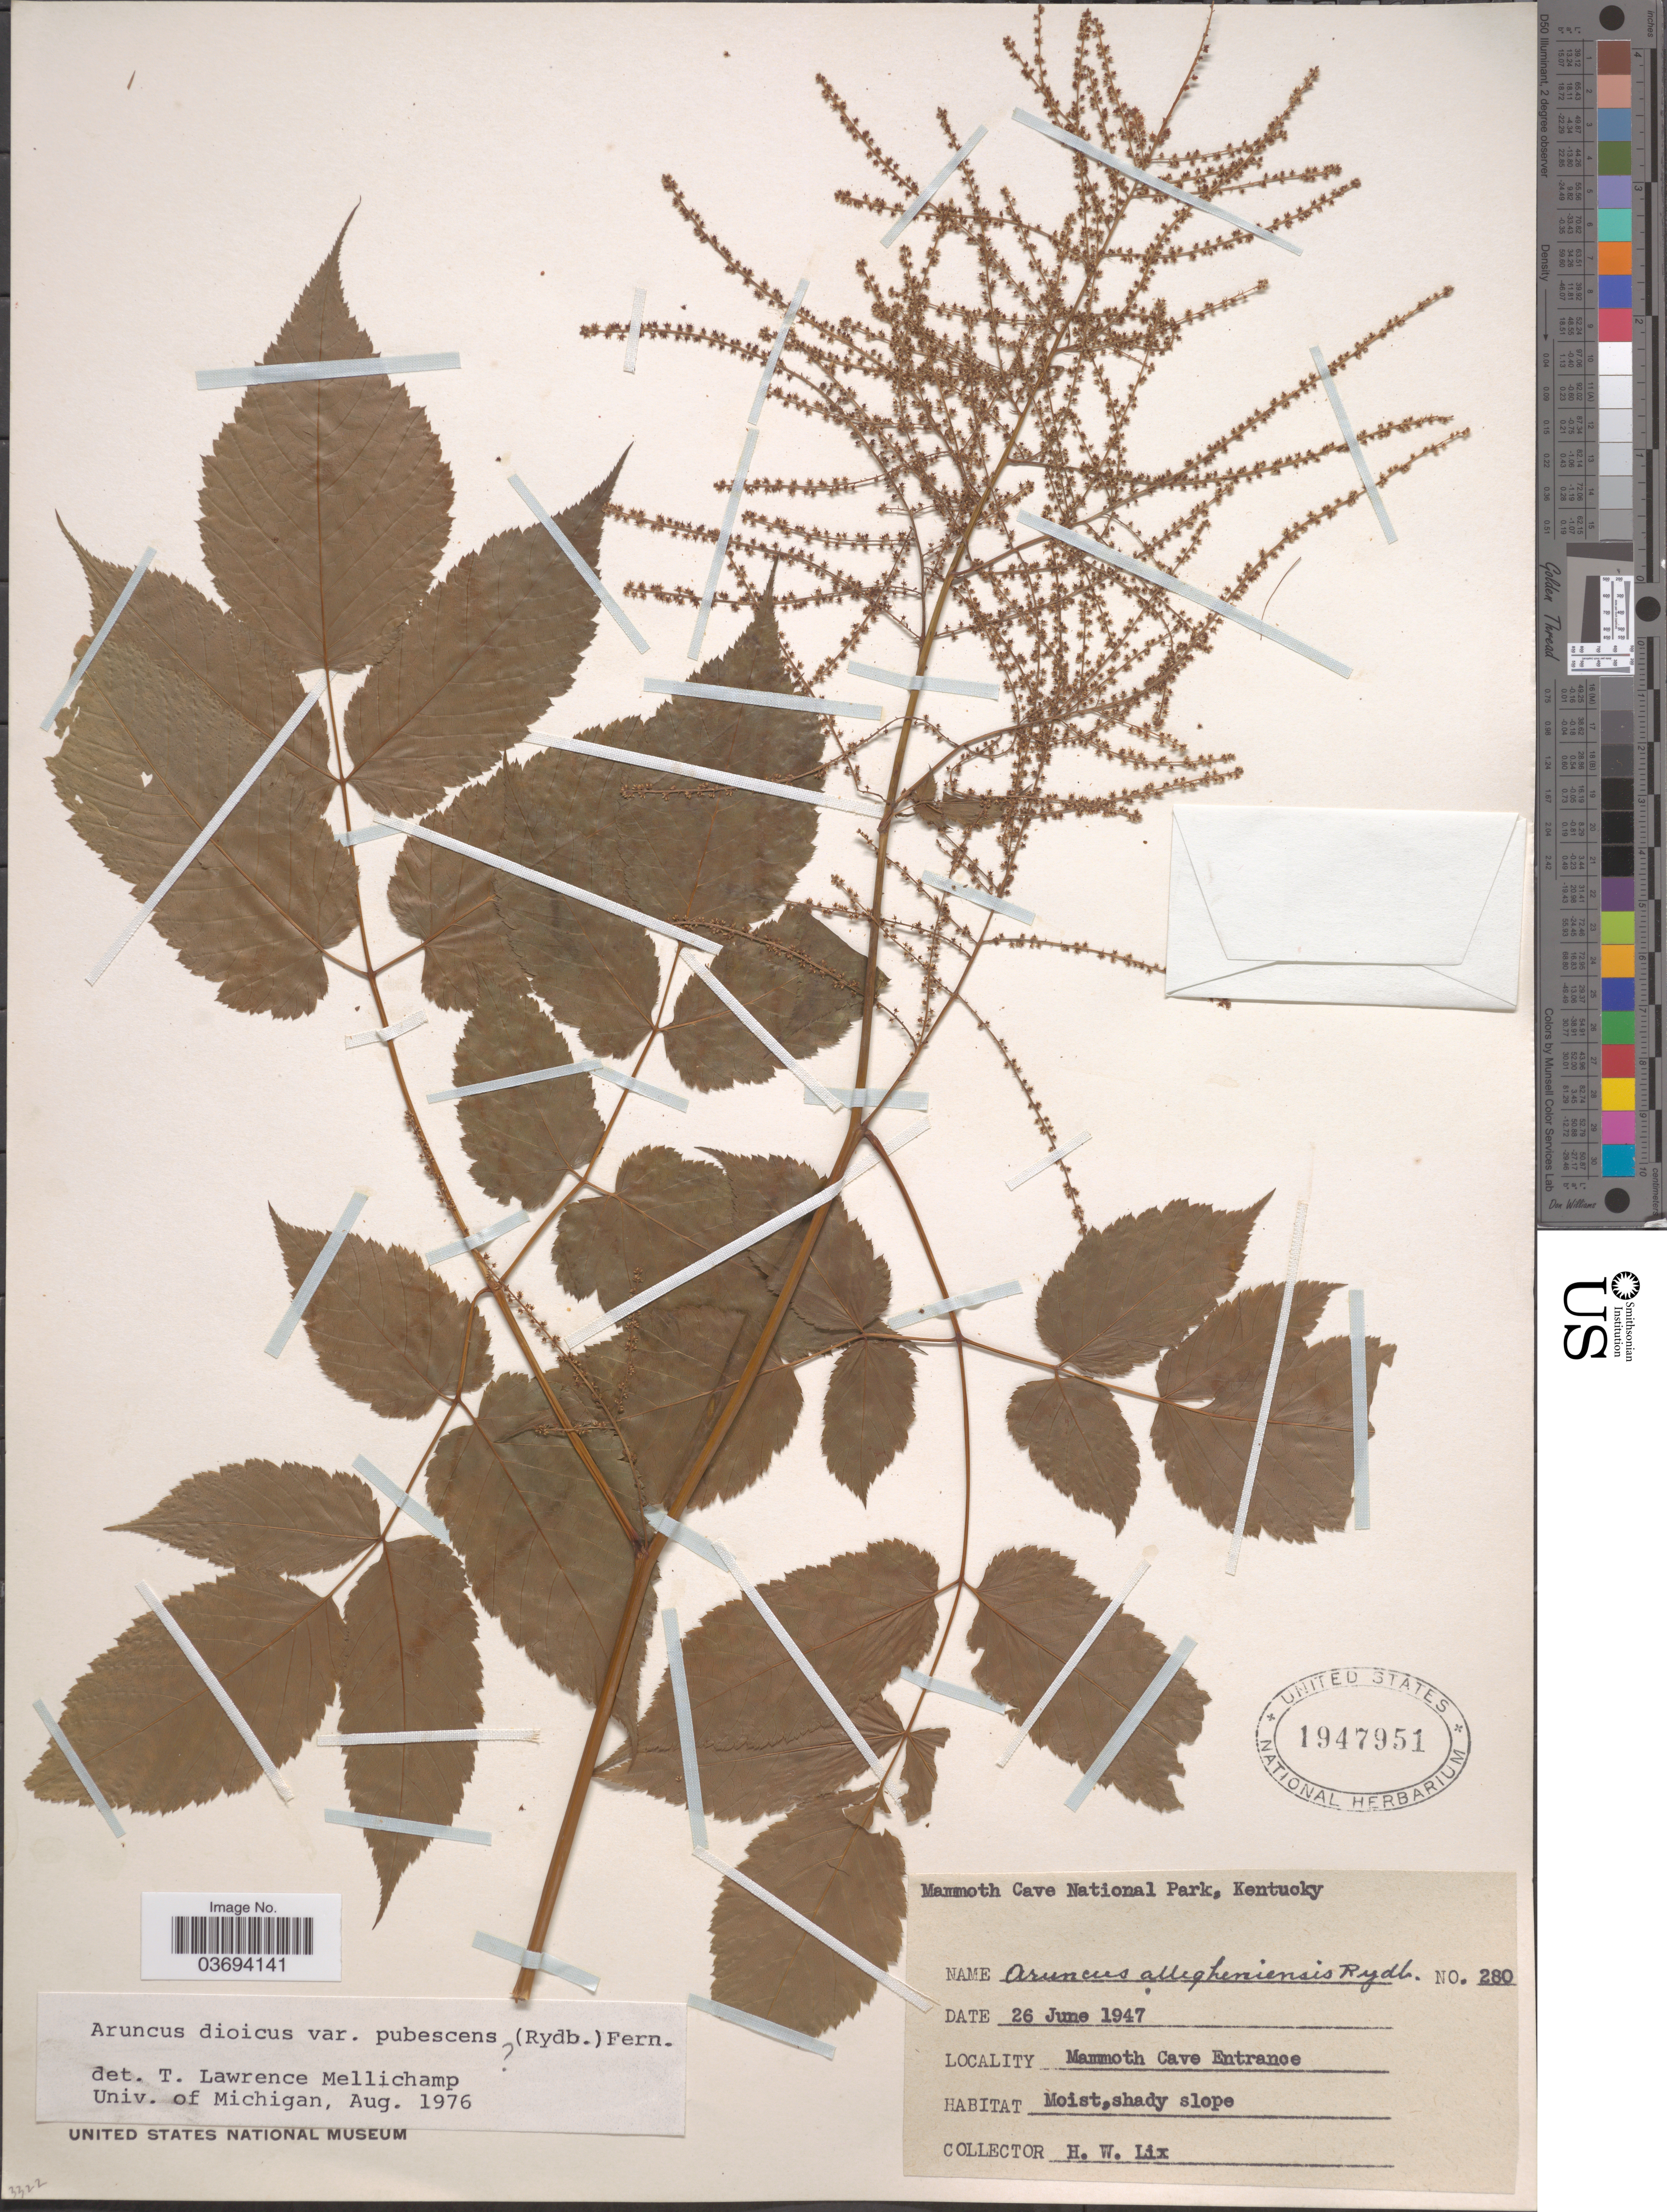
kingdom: Plantae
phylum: Tracheophyta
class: Magnoliopsida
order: Rosales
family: Rosaceae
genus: Aruncus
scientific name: Aruncus dioicus var. pubescens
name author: (Rydb.) Fernald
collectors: H. W. Lix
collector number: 280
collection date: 1947-06-26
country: United States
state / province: Kentucky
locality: Mammoth Cave National Park. Mammoth Cave Entrance.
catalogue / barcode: US 1947951